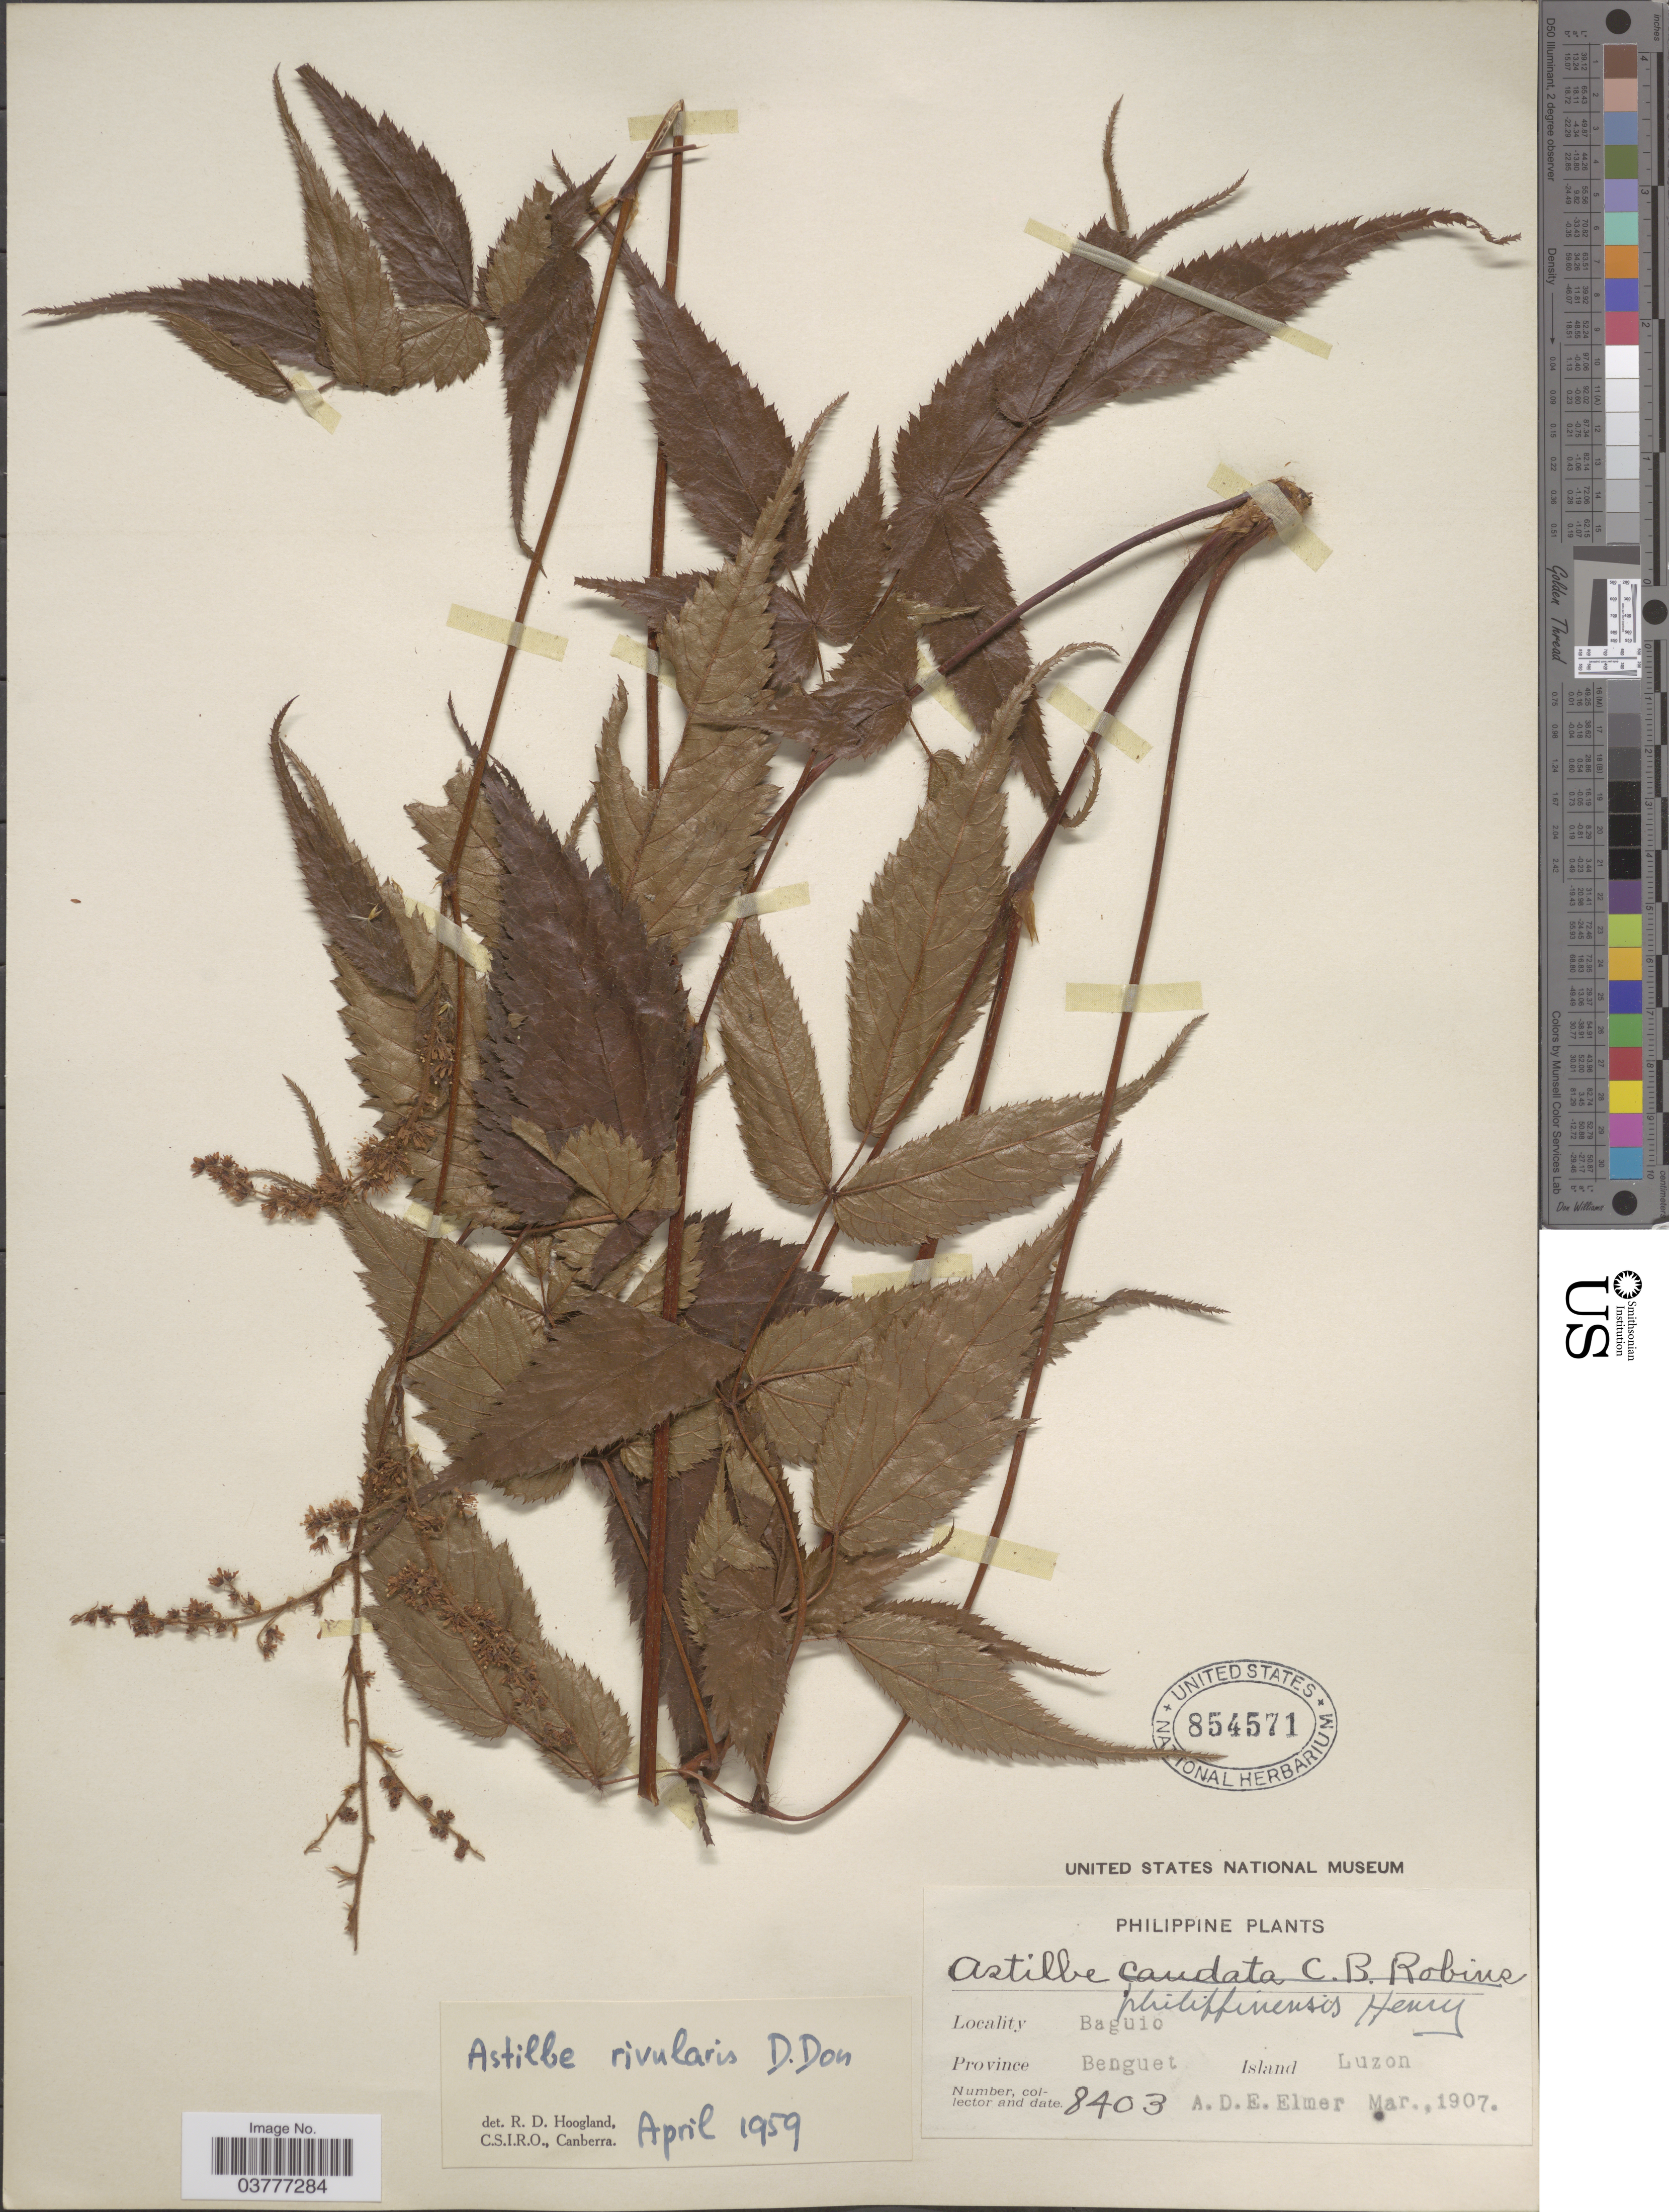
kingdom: Plantae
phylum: Tracheophyta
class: Magnoliopsida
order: Saxifragales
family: Saxifragaceae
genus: Astilbe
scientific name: Astilbe philippinensis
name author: A. Henry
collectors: A. D. E. Elmer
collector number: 8403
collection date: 1907-03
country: Philippines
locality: Baguio. Province Benguet, Island Luzon.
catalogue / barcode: US 854571